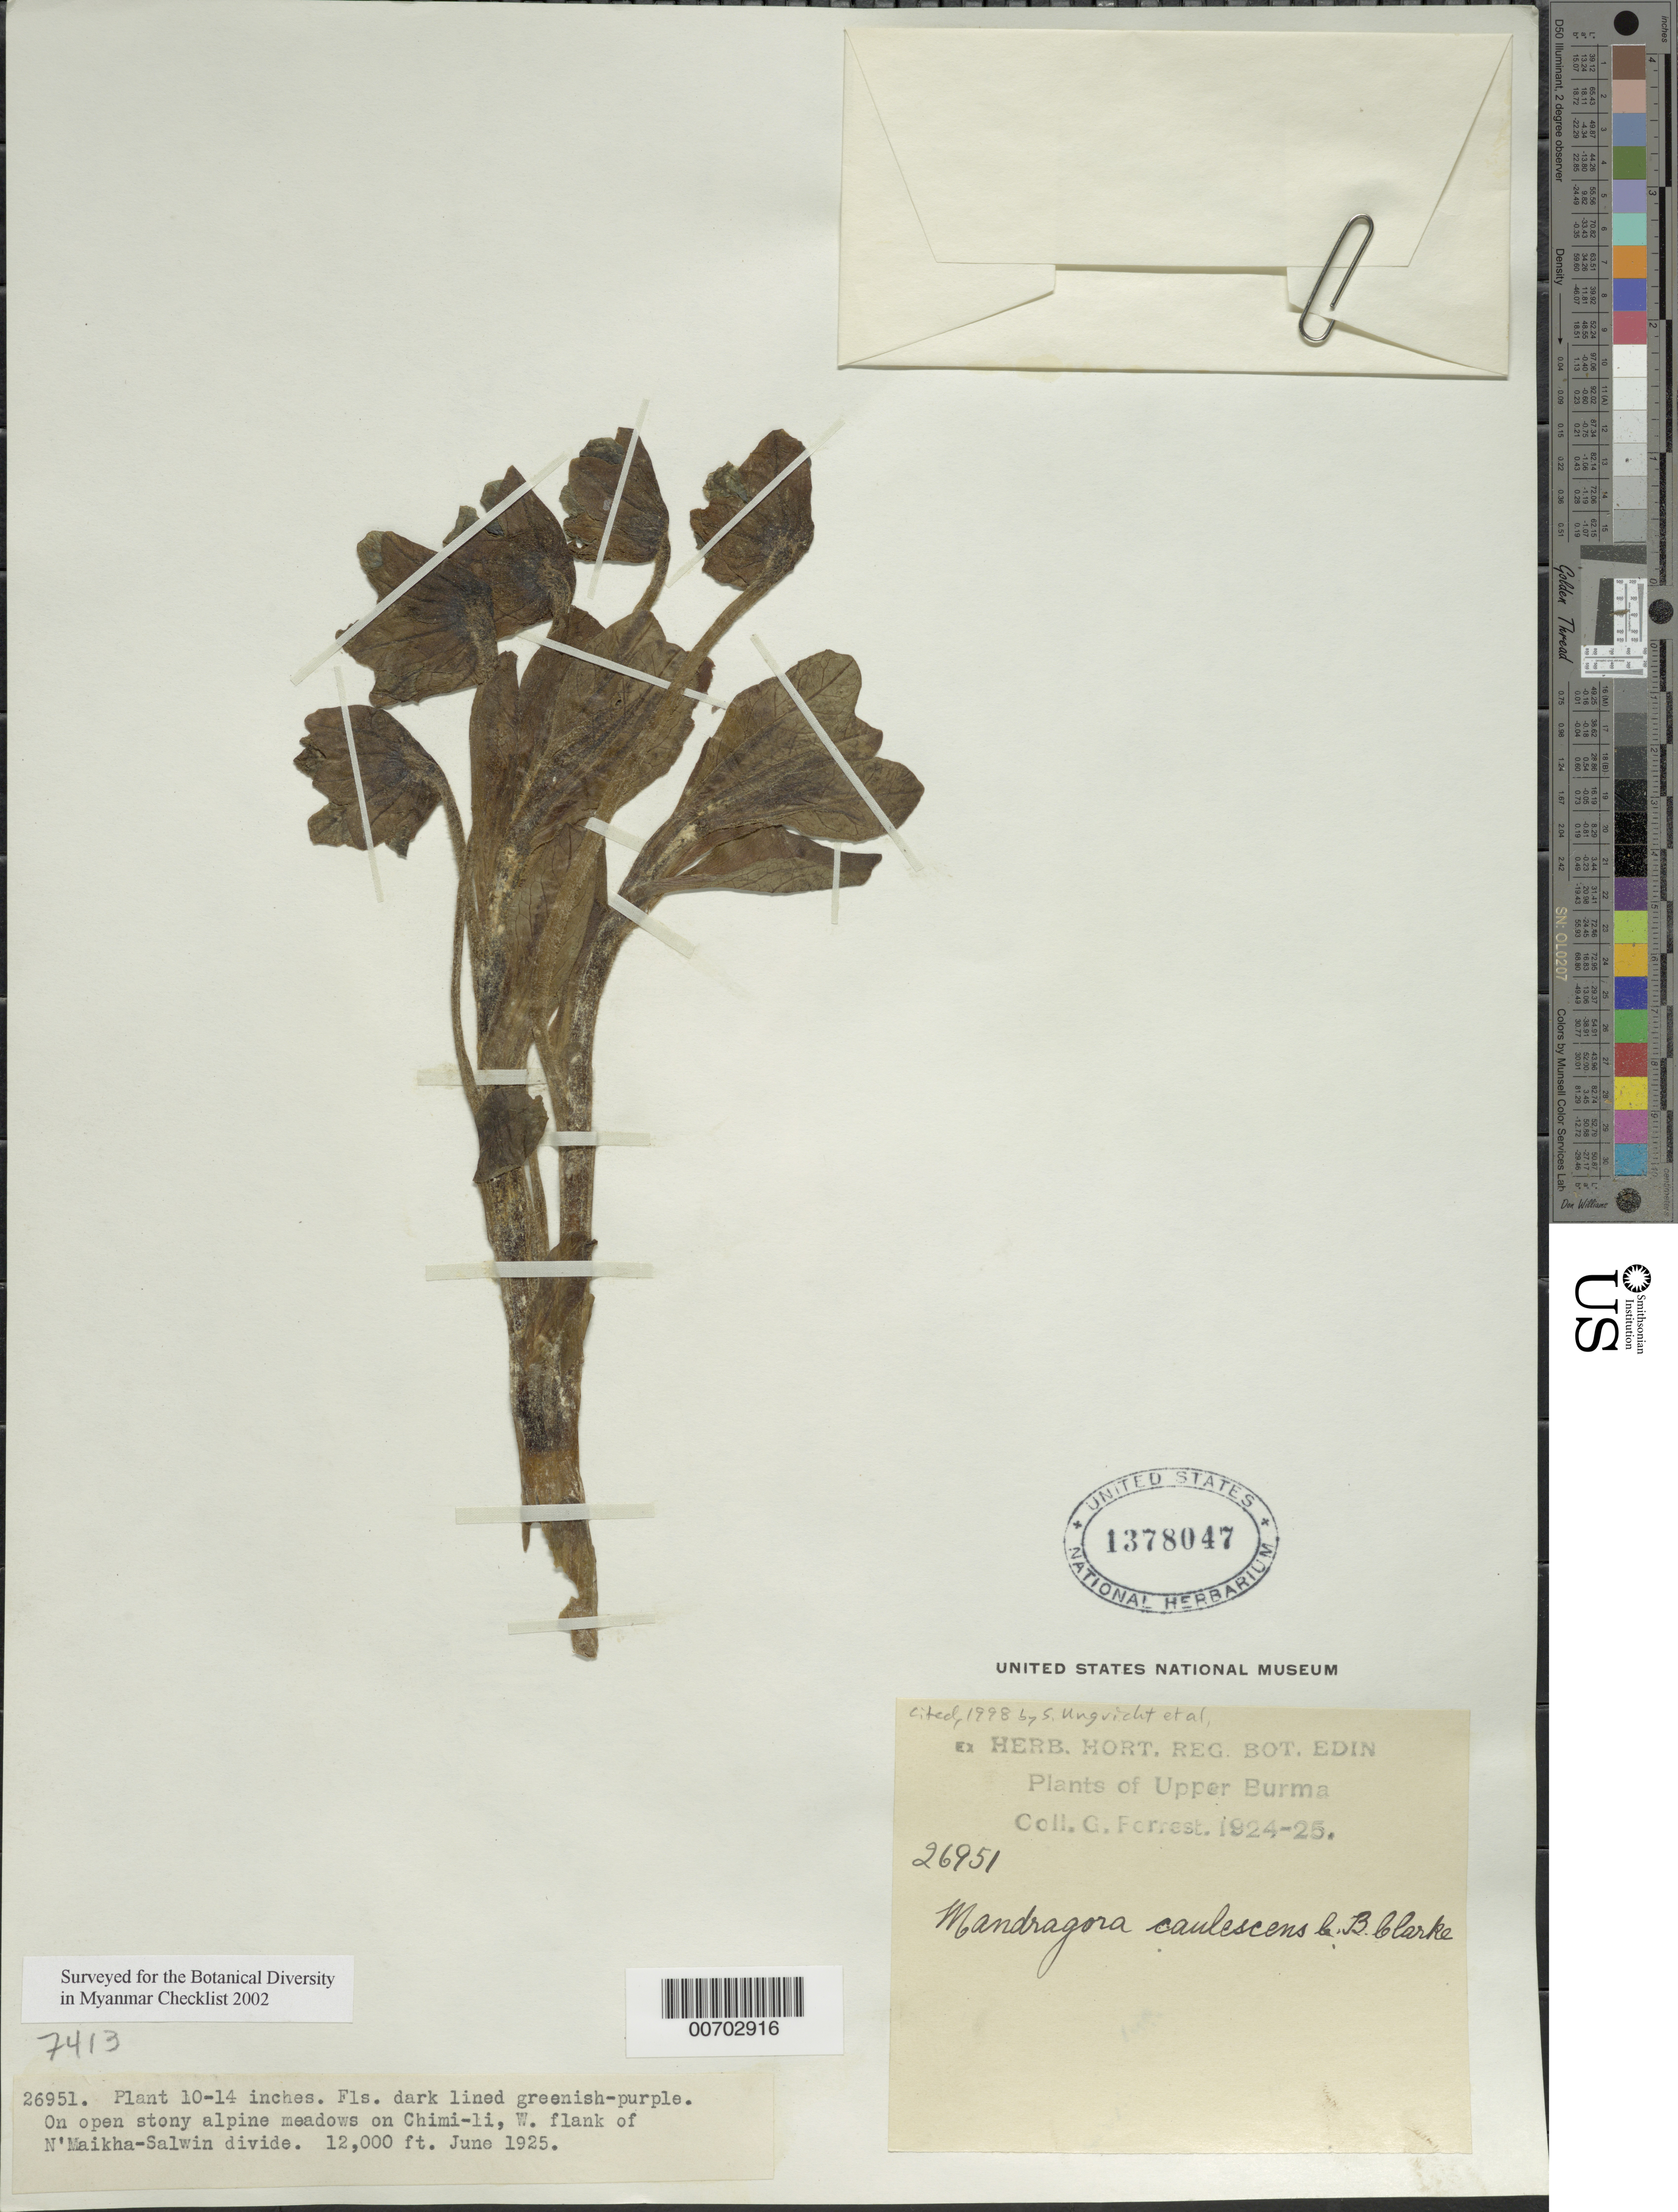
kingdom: Plantae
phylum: Tracheophyta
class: Magnoliopsida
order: Solanales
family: Solanaceae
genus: Mandragora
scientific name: Mandragora caulescens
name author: C.B. Clarke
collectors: G. Forrest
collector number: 26951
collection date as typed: Jun 1925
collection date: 1925-06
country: Myanmar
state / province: Kachin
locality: N'Maikha-Salwin Divide, Chimi-li, W flank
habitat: Open stony alpine meadows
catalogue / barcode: US 1378047